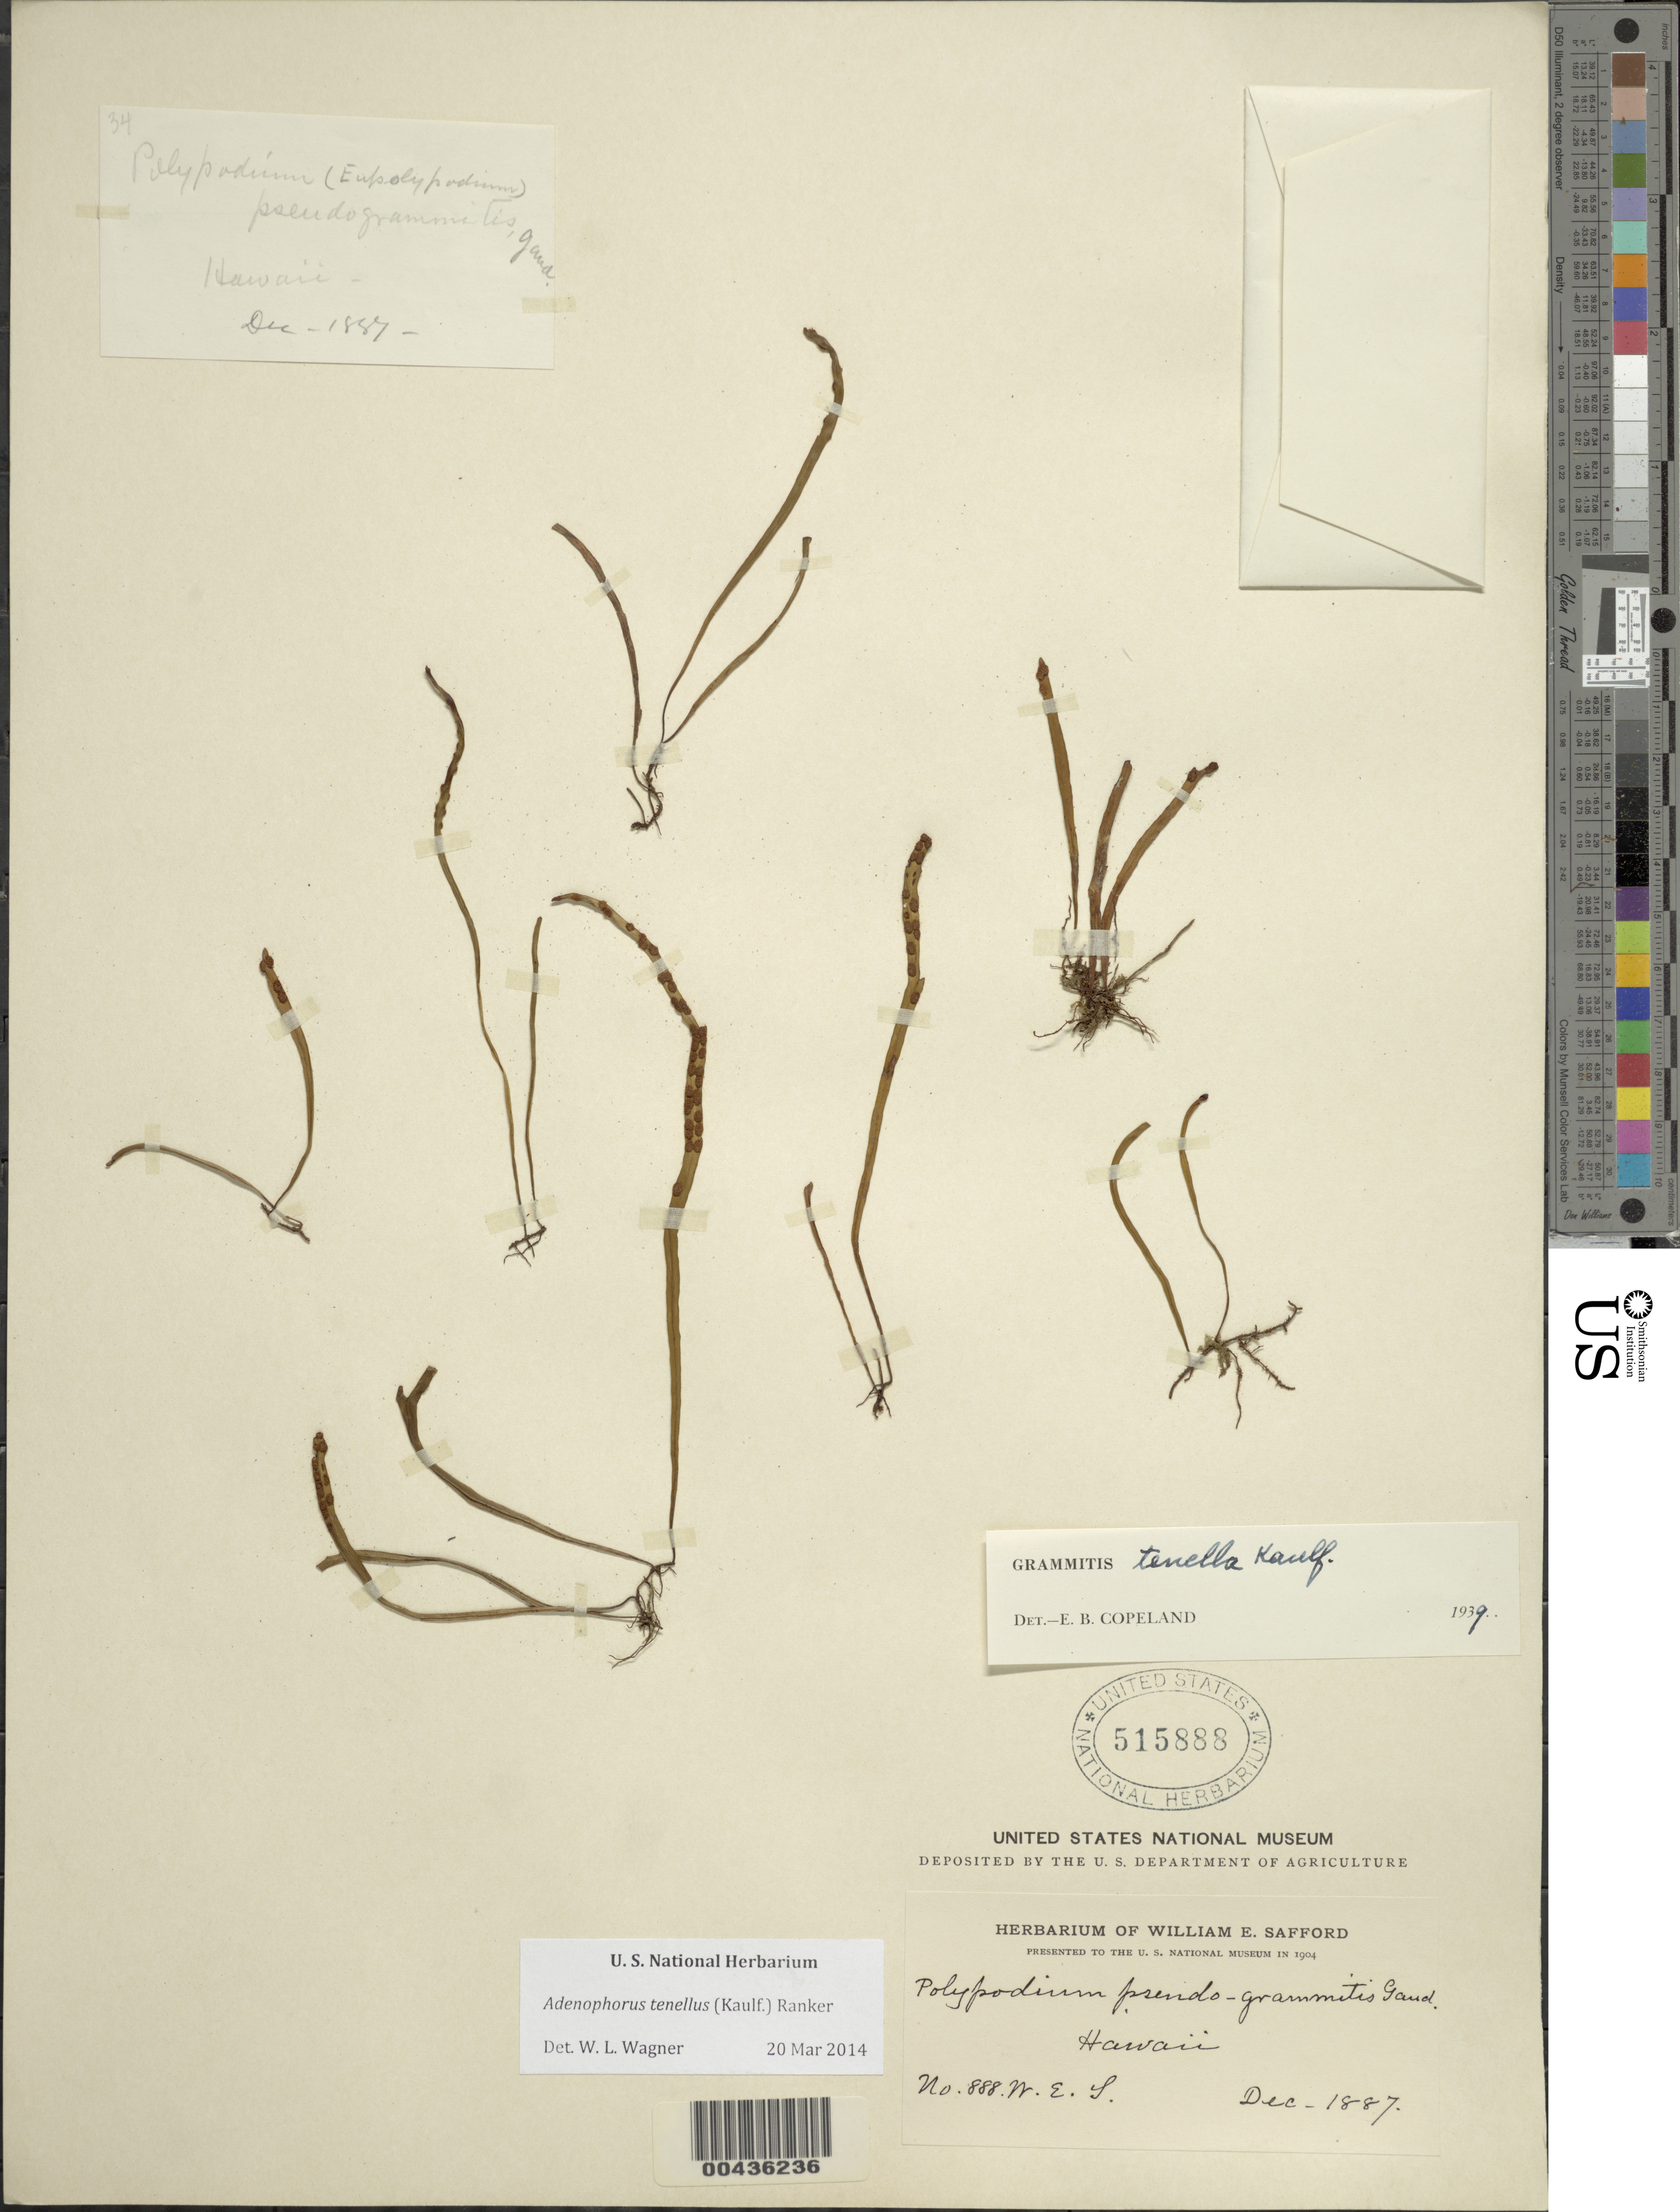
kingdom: Plantae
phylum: Tracheophyta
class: Polypodiopsida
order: Polypodiales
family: Polypodiaceae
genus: Adenophorus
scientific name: Adenophorus tenellus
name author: (Kaulf.) Ranker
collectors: W. E. Safford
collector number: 888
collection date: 1887-12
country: United States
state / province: Hawaii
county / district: Hawaii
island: Hawaii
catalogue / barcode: US 515888